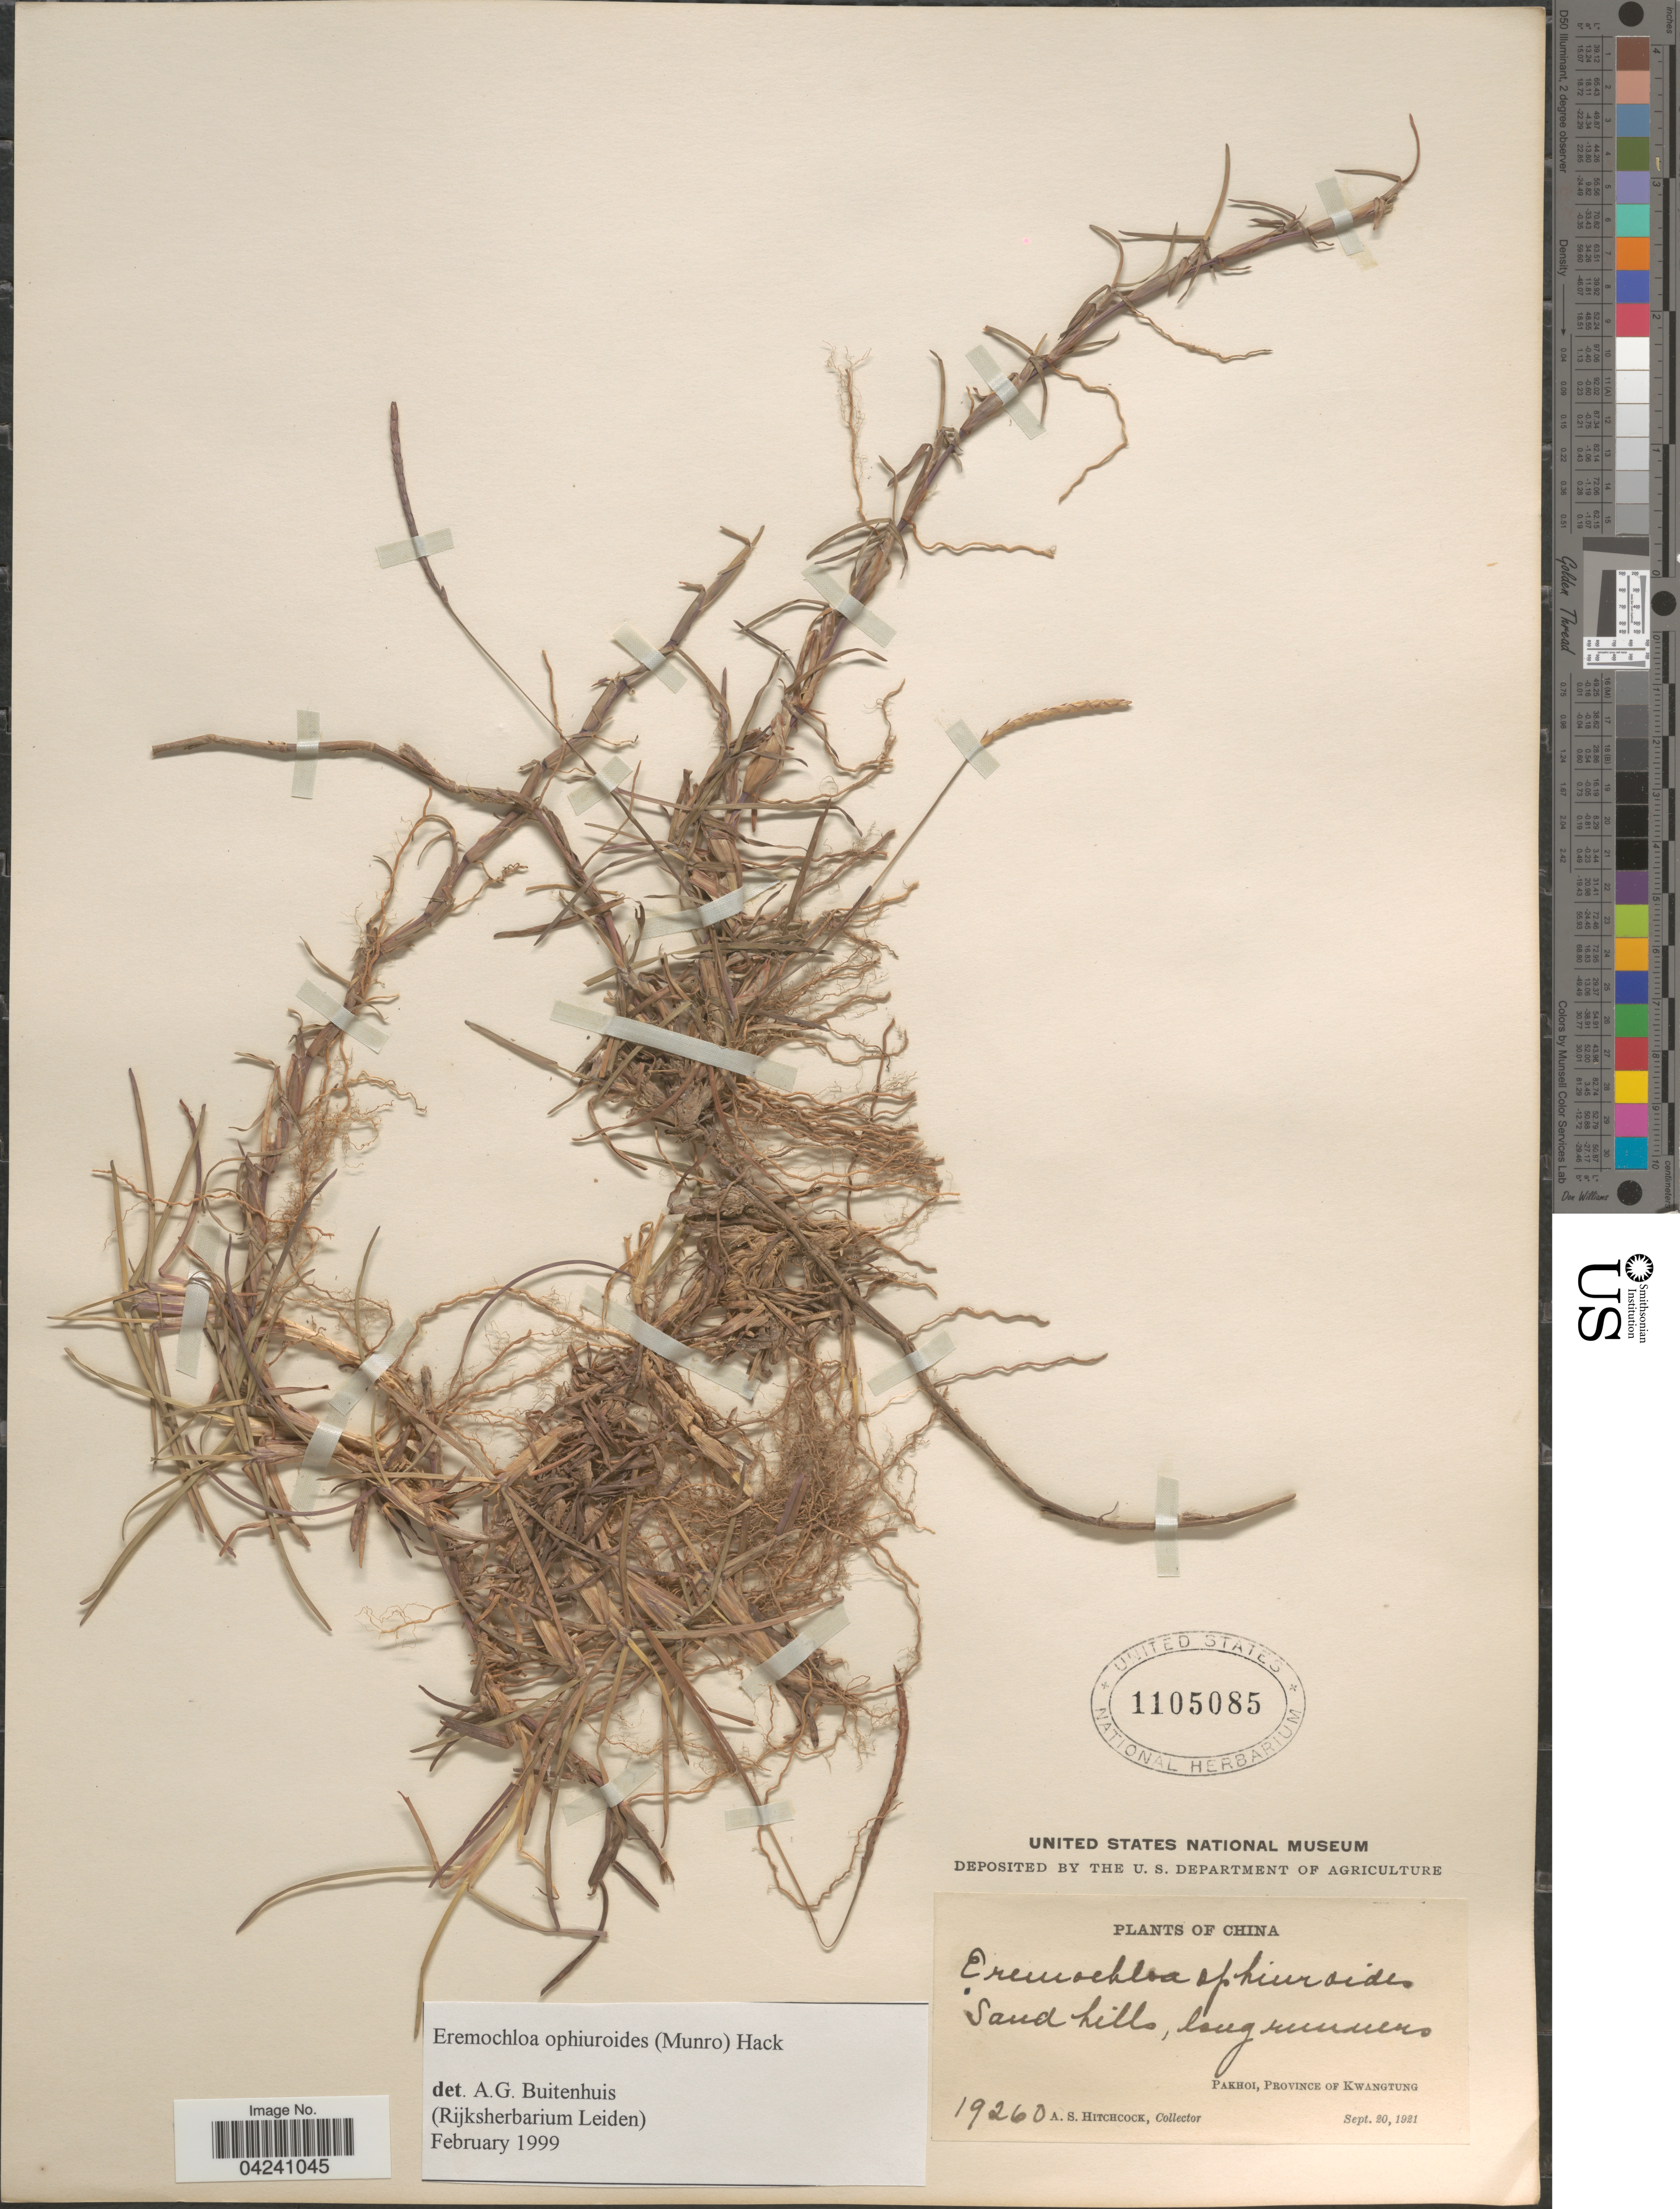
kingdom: Plantae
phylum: Tracheophyta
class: Liliopsida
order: Poales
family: Poaceae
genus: Eremochloa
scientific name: Eremochloa ophiuroides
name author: (Munro) Hack.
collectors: A. S. Hitchcock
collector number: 19260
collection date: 1921-09-20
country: China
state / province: Guangdong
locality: Sand hills, long runners. Pakhoi, Province of Kwangtung.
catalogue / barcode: US 1105085